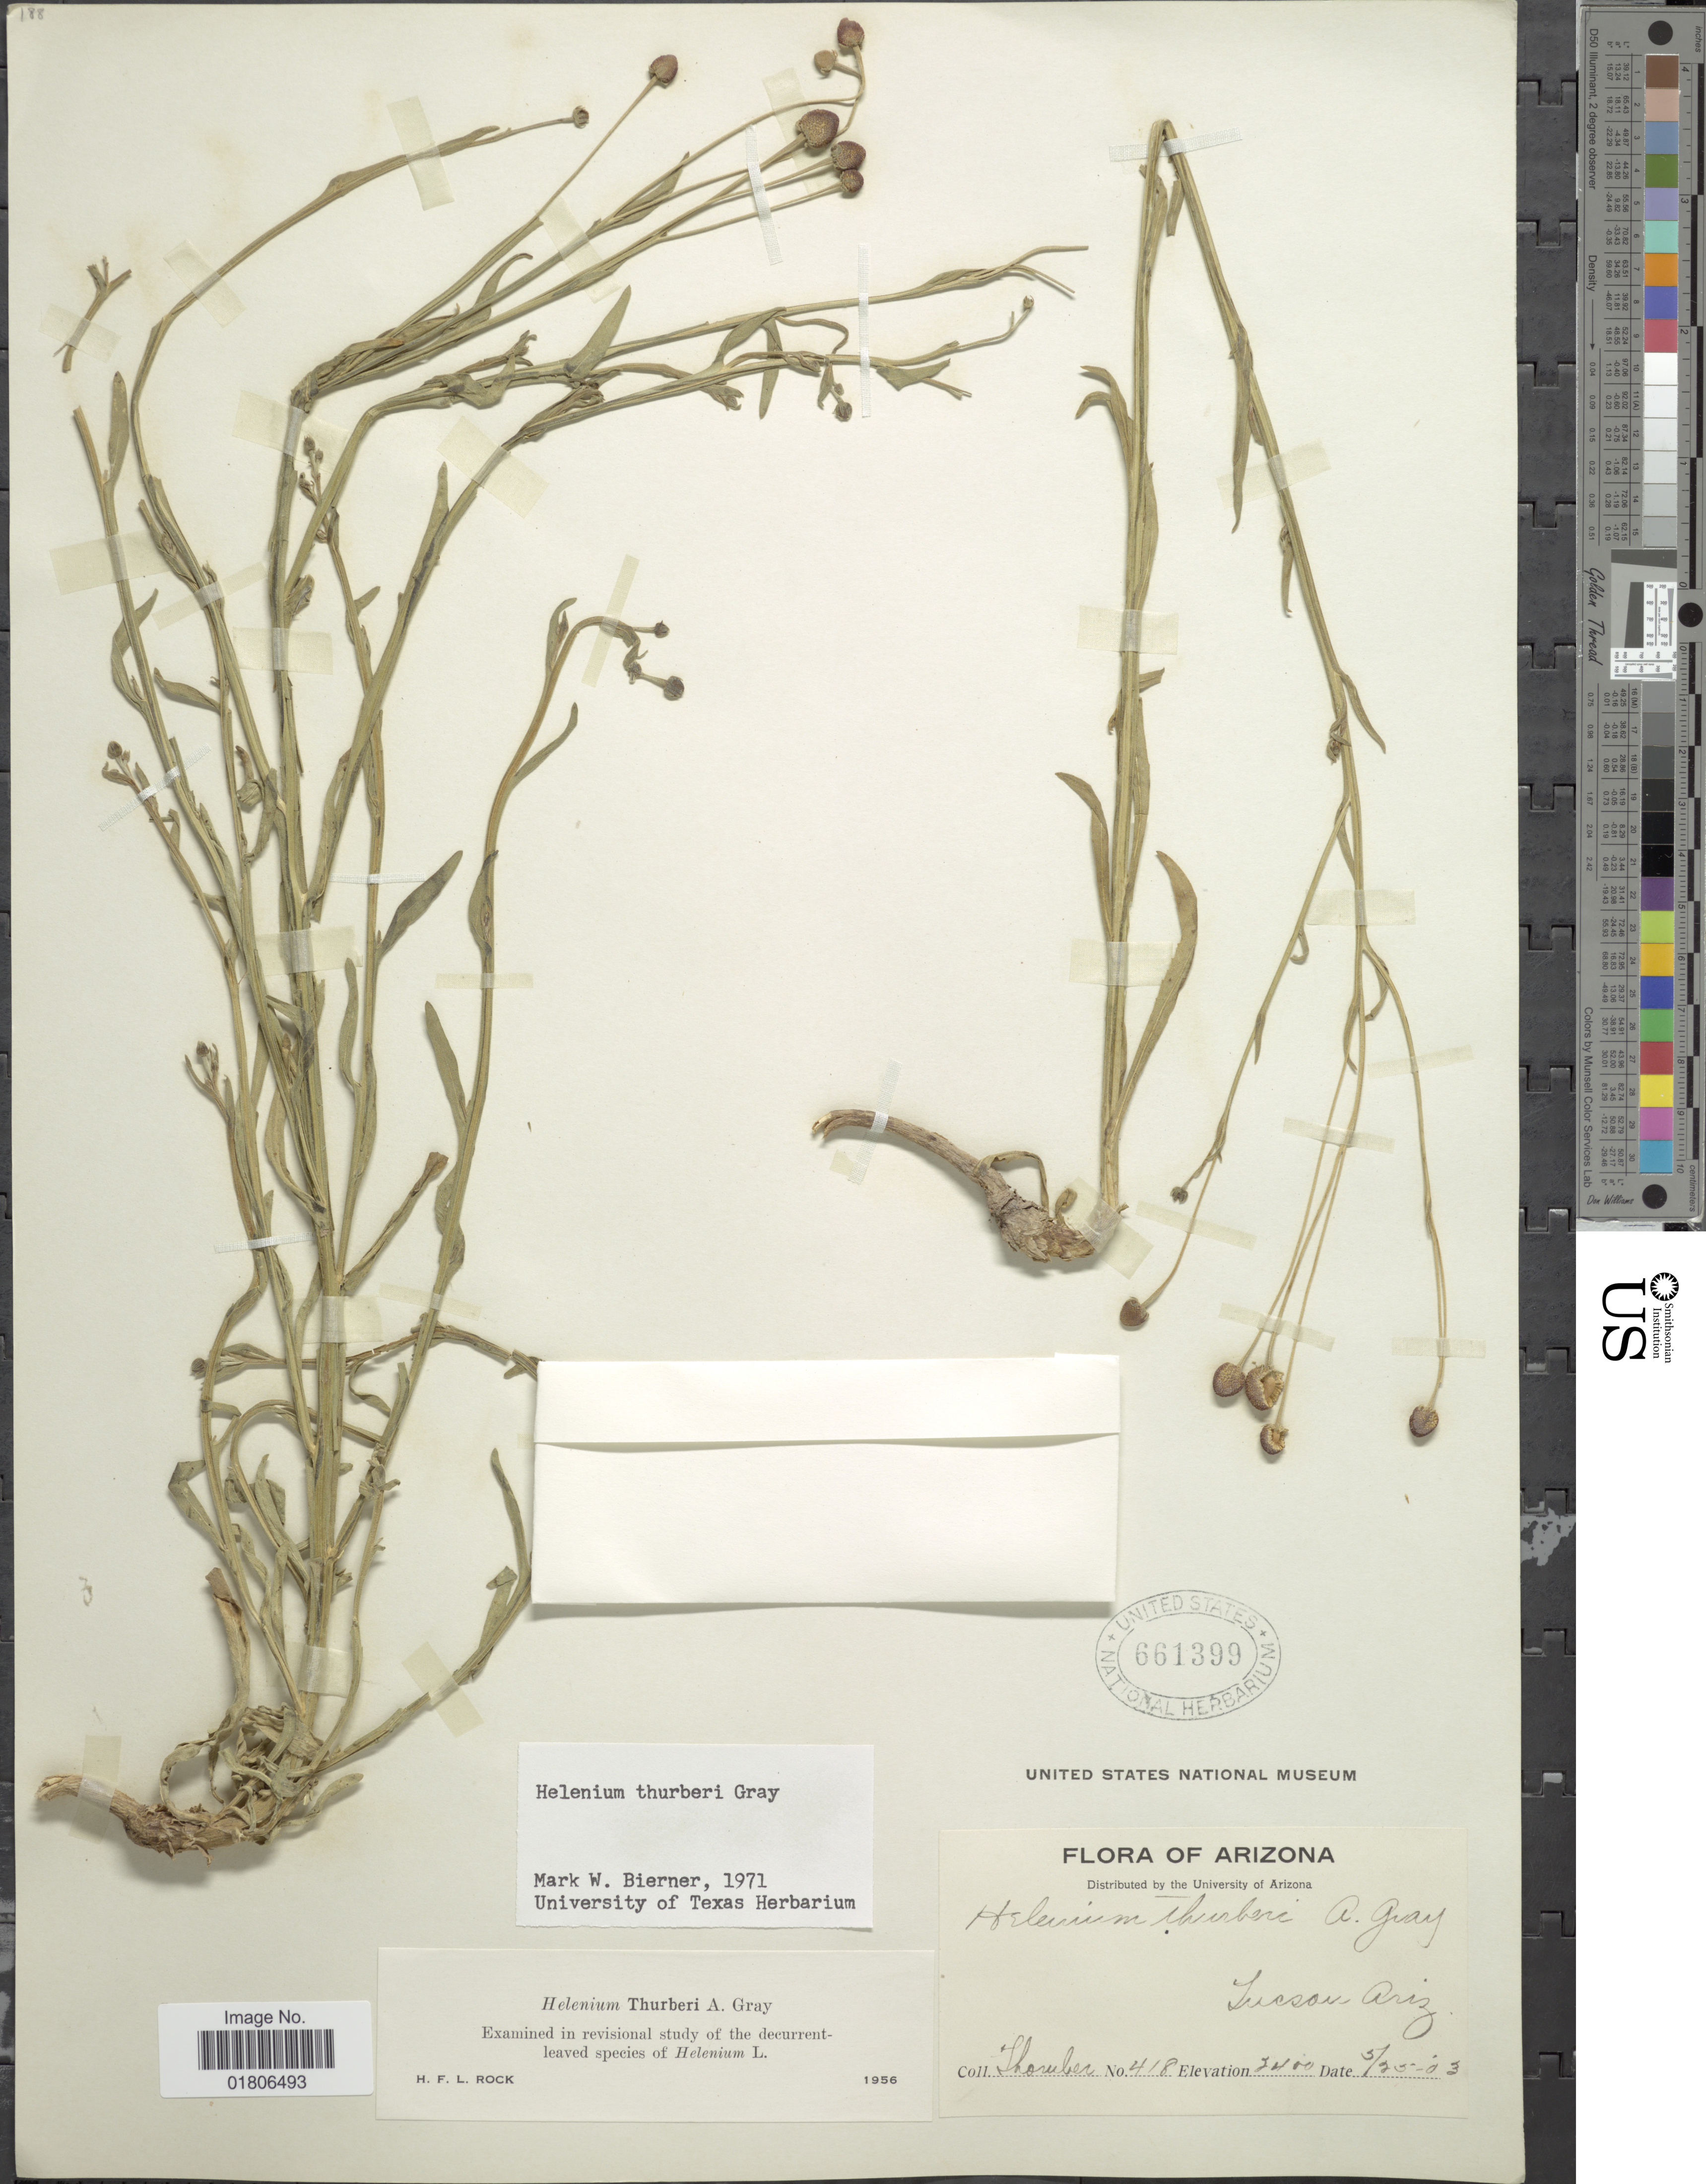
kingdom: Plantae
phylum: Tracheophyta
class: Magnoliopsida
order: Asterales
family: Asteraceae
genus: Helenium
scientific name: Helenium thurberi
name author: A. Gray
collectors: J. Thornber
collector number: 418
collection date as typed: Transcribed d/m/y: 25/5/3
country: United States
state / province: Arizona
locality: Tucson-Ariz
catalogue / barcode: US 661399